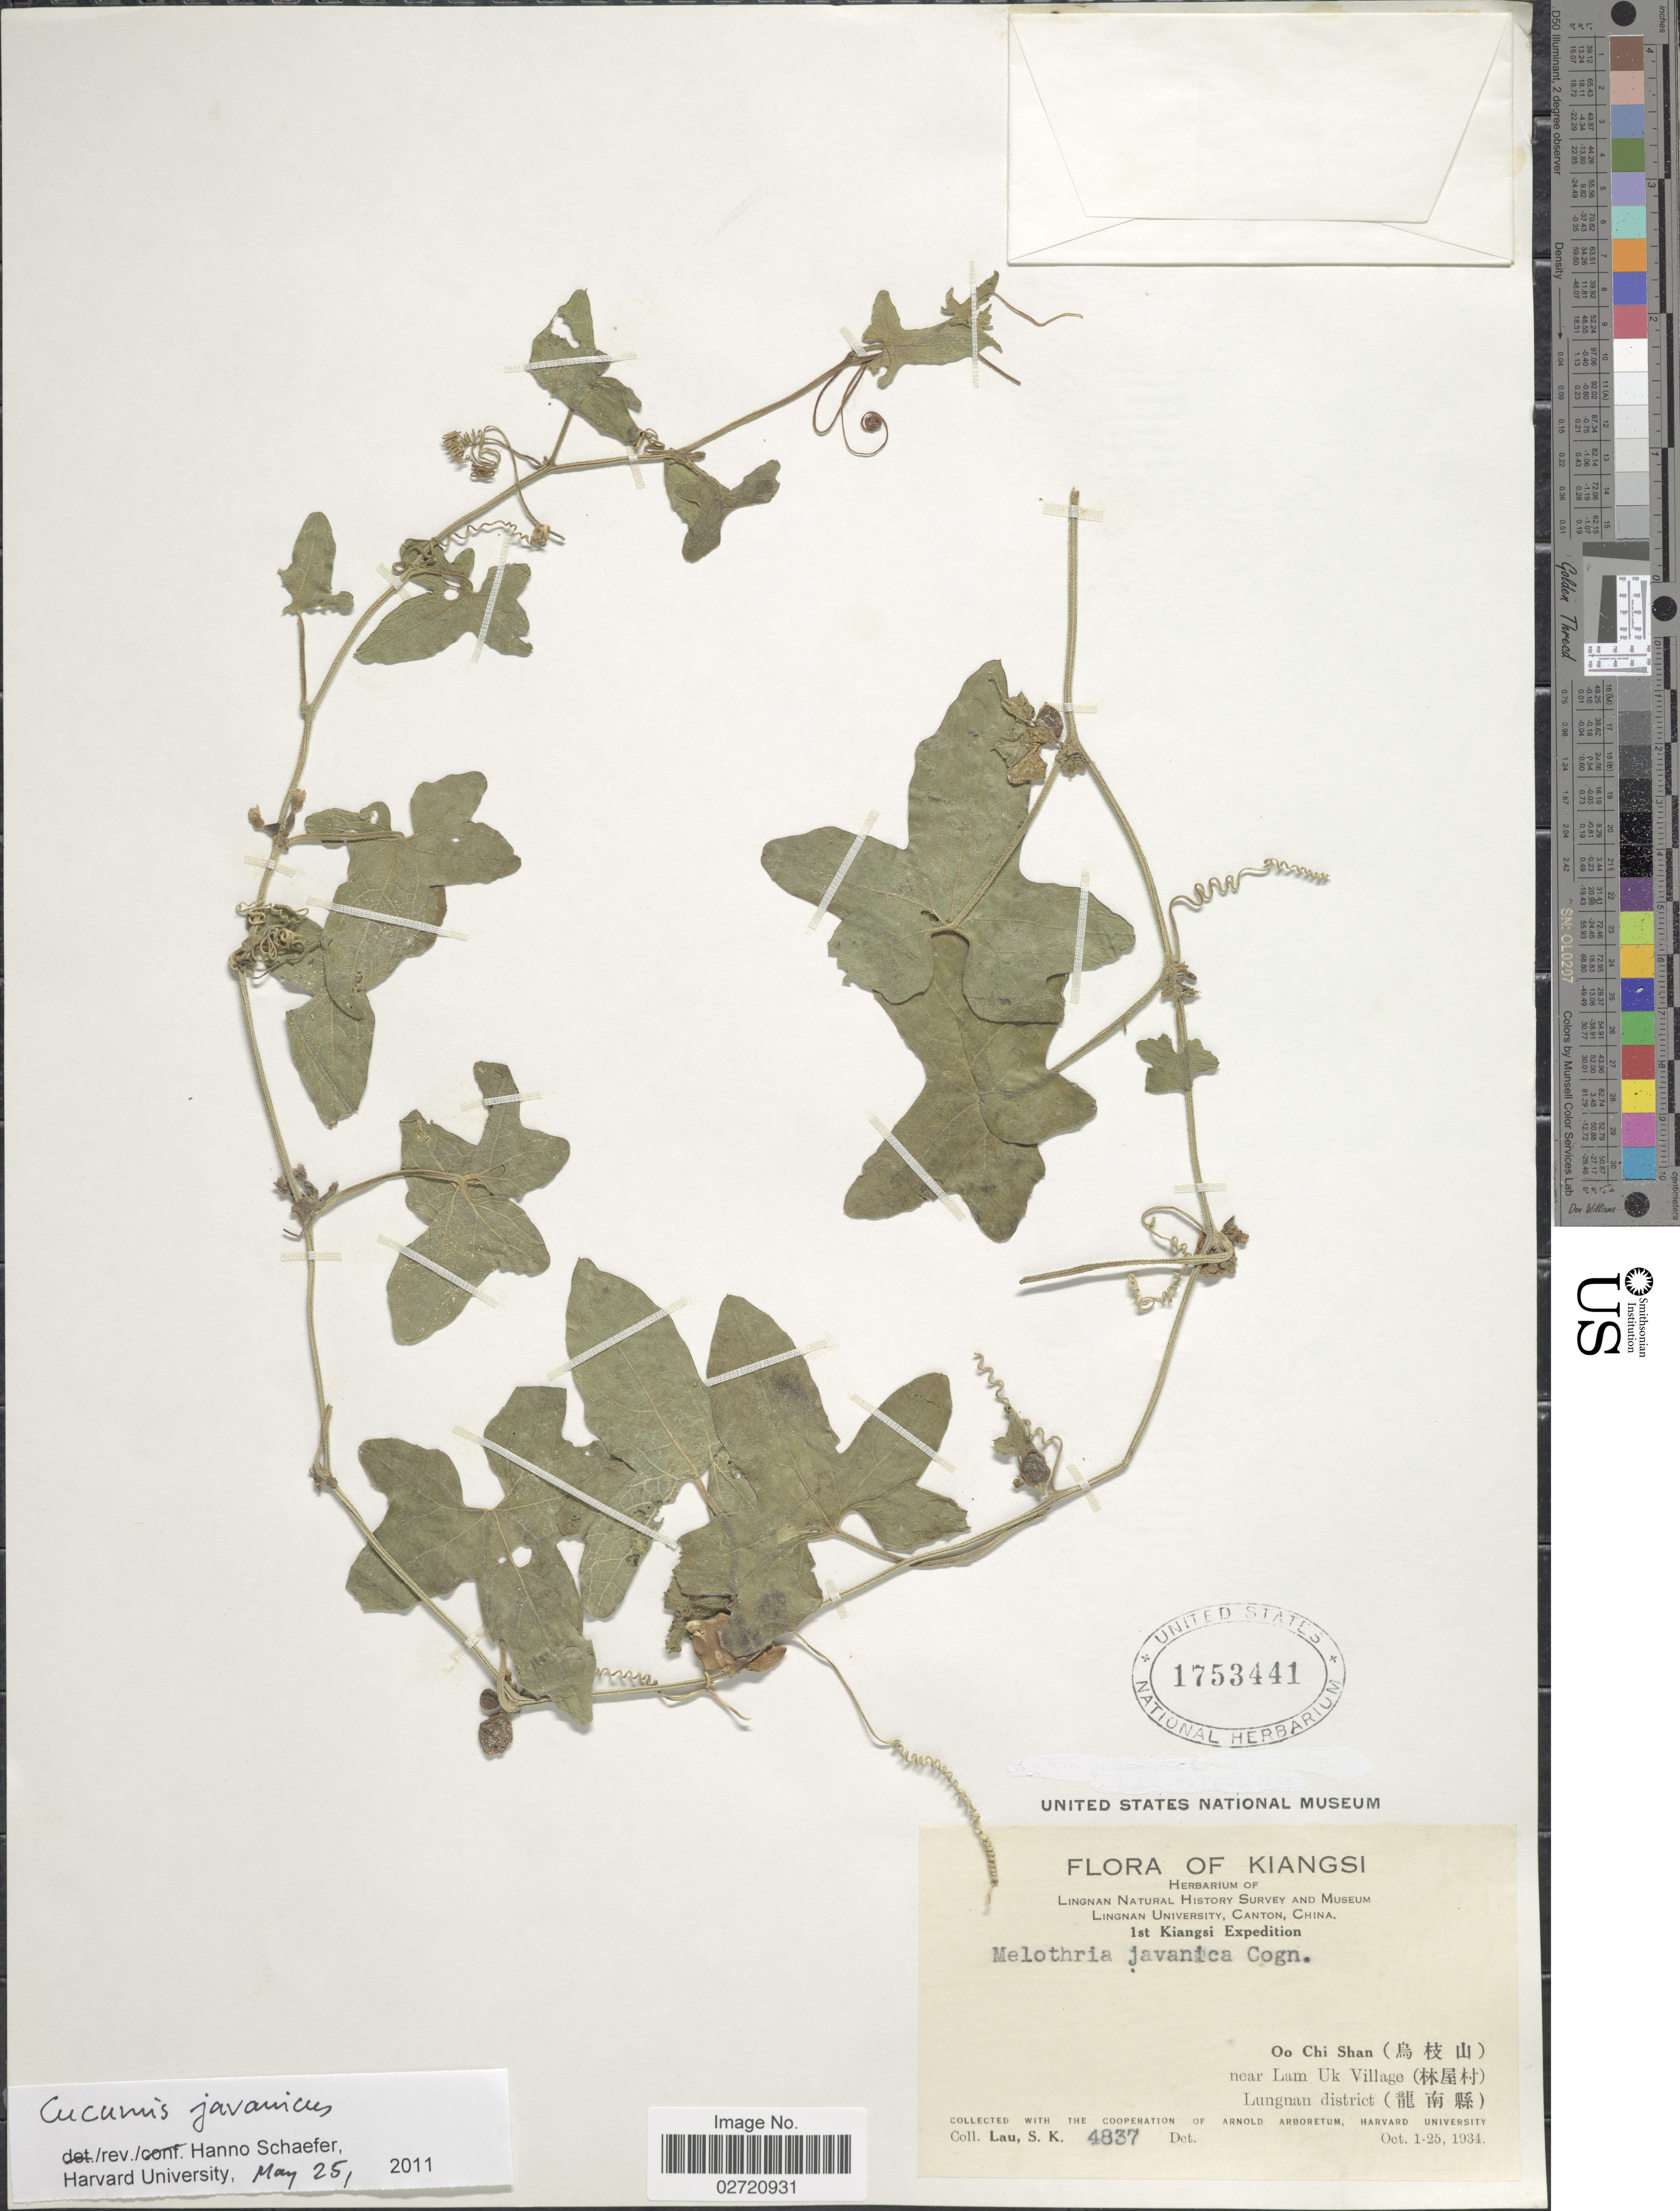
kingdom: Plantae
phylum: Tracheophyta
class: Magnoliopsida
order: Cucurbitales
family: Cucurbitaceae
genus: Cucumis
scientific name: Cucumis javanicus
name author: (Miq.) Ghebret. & Thulin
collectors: S. K. Lau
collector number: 4837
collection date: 1934-10-01/1934-10-25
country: China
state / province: Jiangxi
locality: Kiangsi. Oo Chi Shan near Lam Uk Village Lungnan district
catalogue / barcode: US 1753441